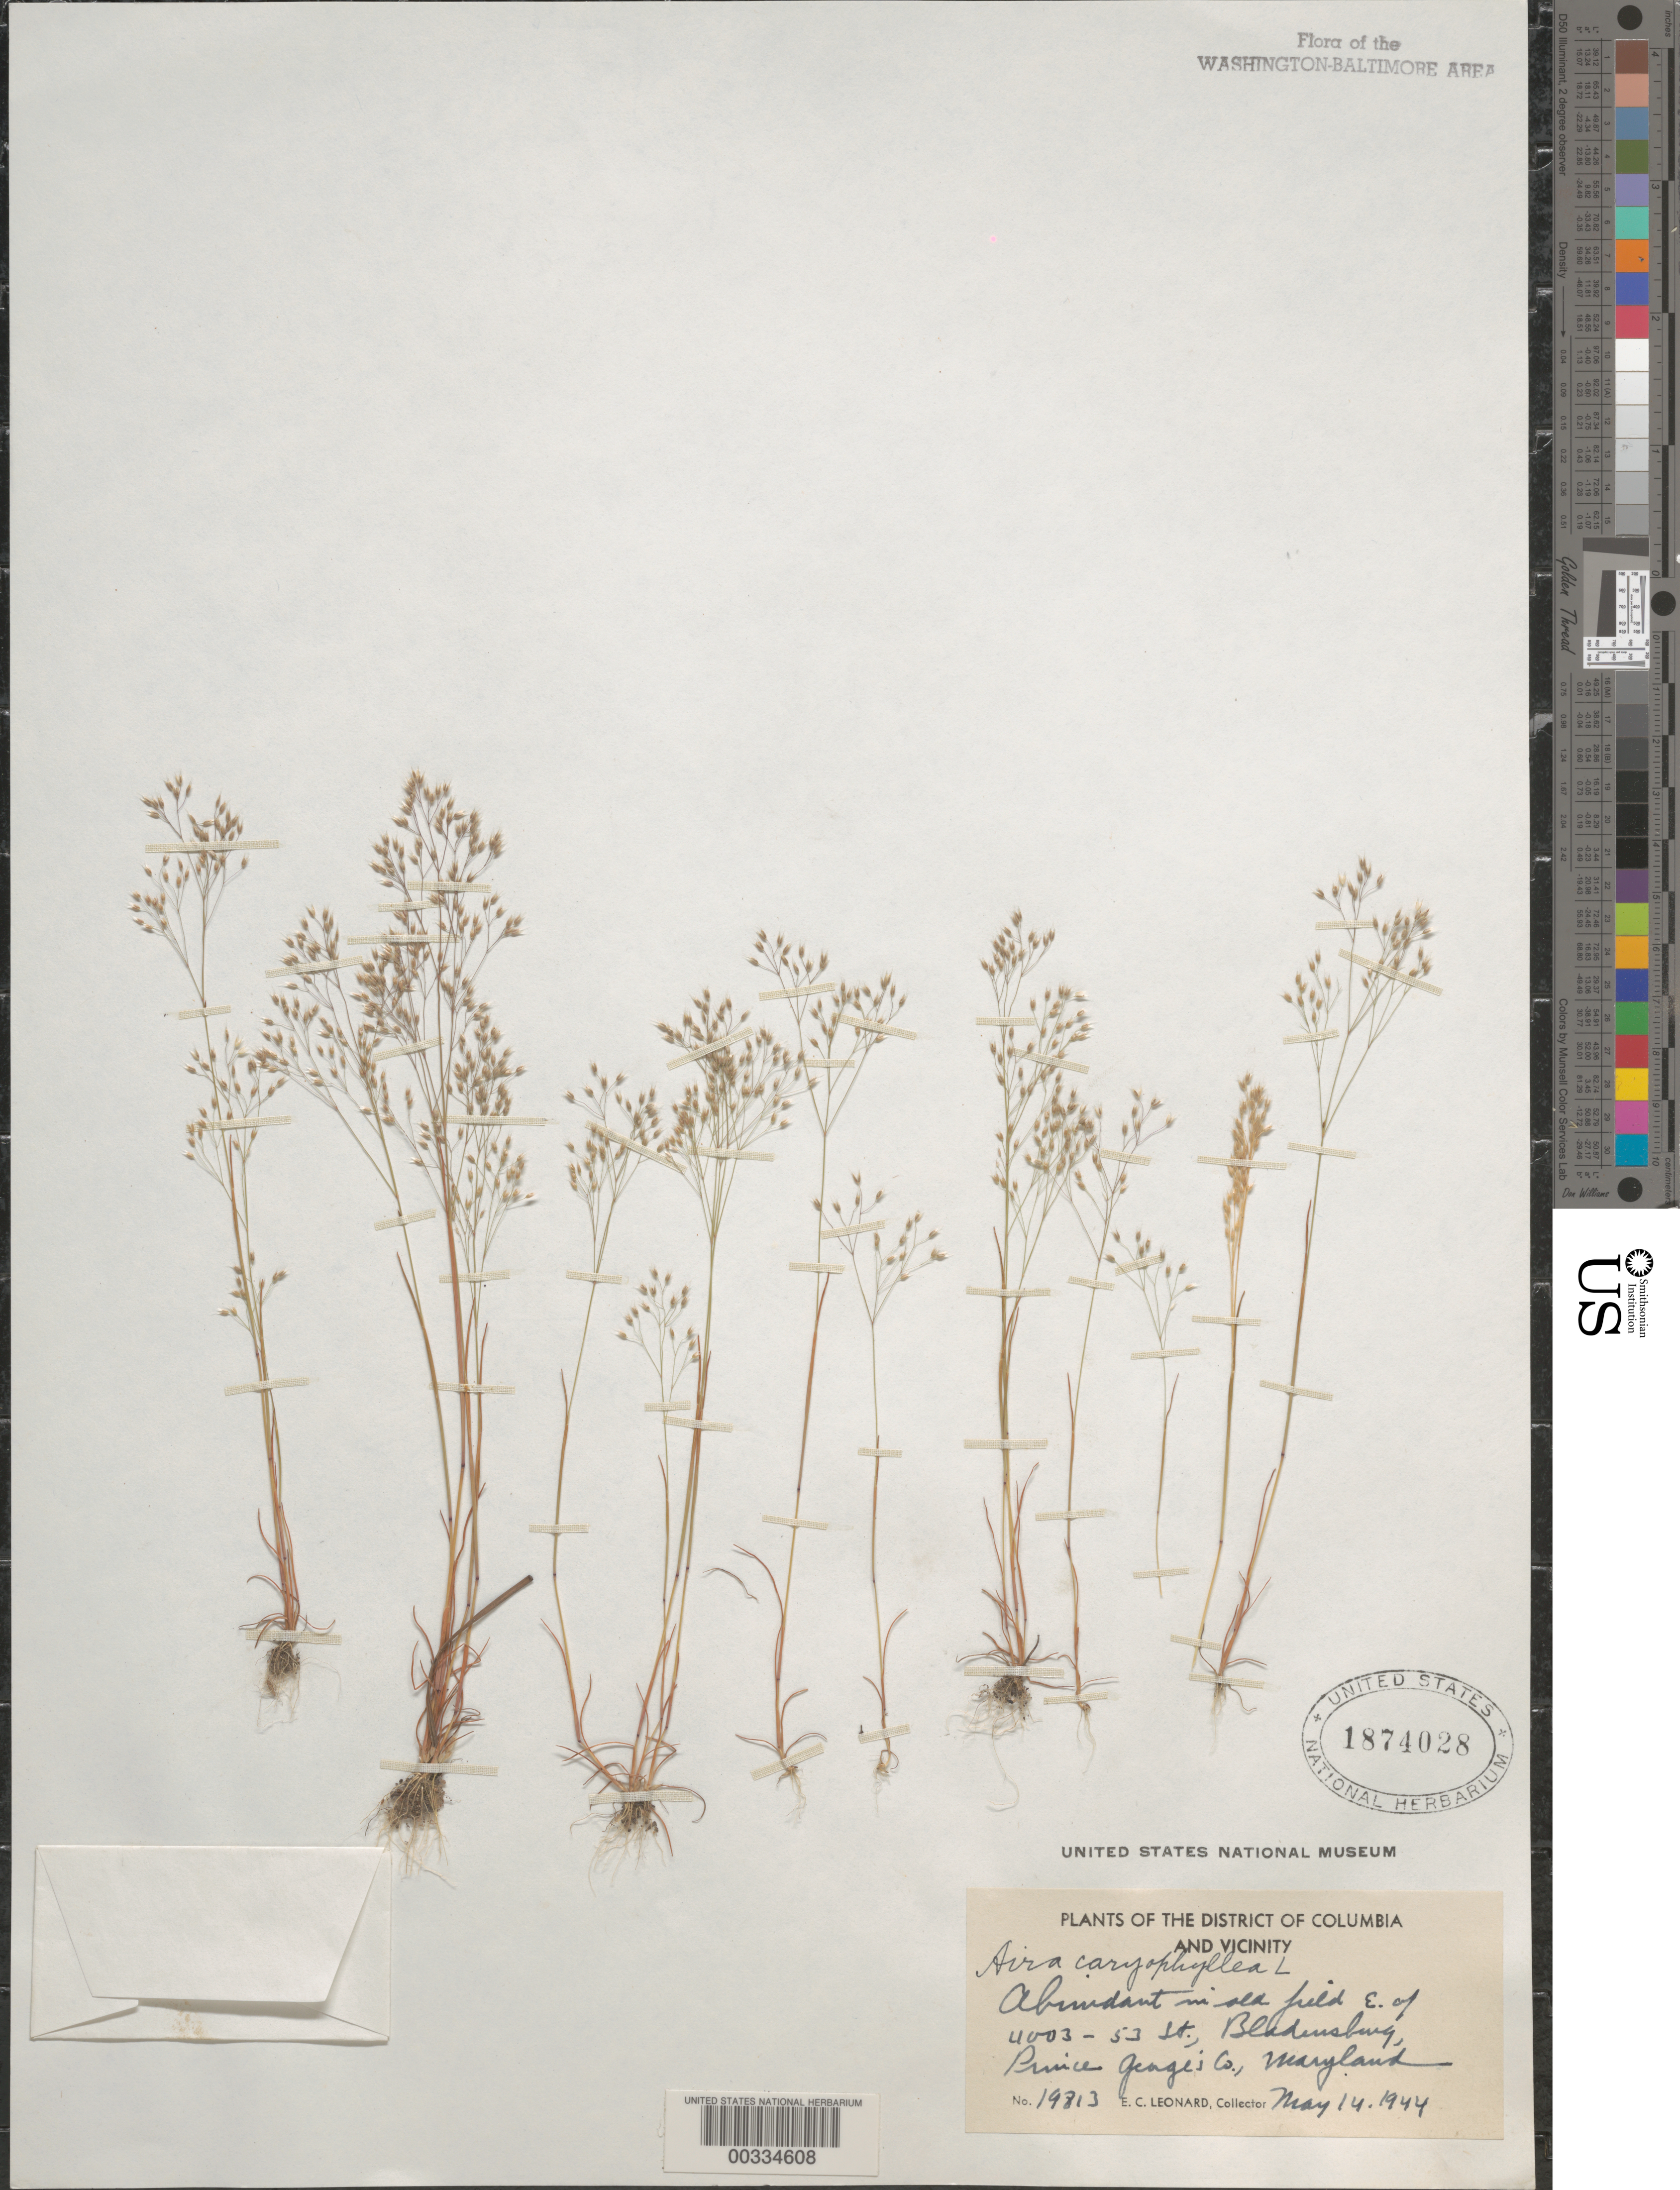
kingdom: Plantae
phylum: Tracheophyta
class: Liliopsida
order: Poales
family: Poaceae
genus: Aira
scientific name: Aira caryophyllea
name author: L.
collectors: E. C. Leonard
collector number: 19813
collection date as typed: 14 May 1944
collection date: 1944-05-14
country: United States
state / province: Maryland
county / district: Prince George's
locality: Bladensburg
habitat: In old field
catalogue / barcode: US 1874028